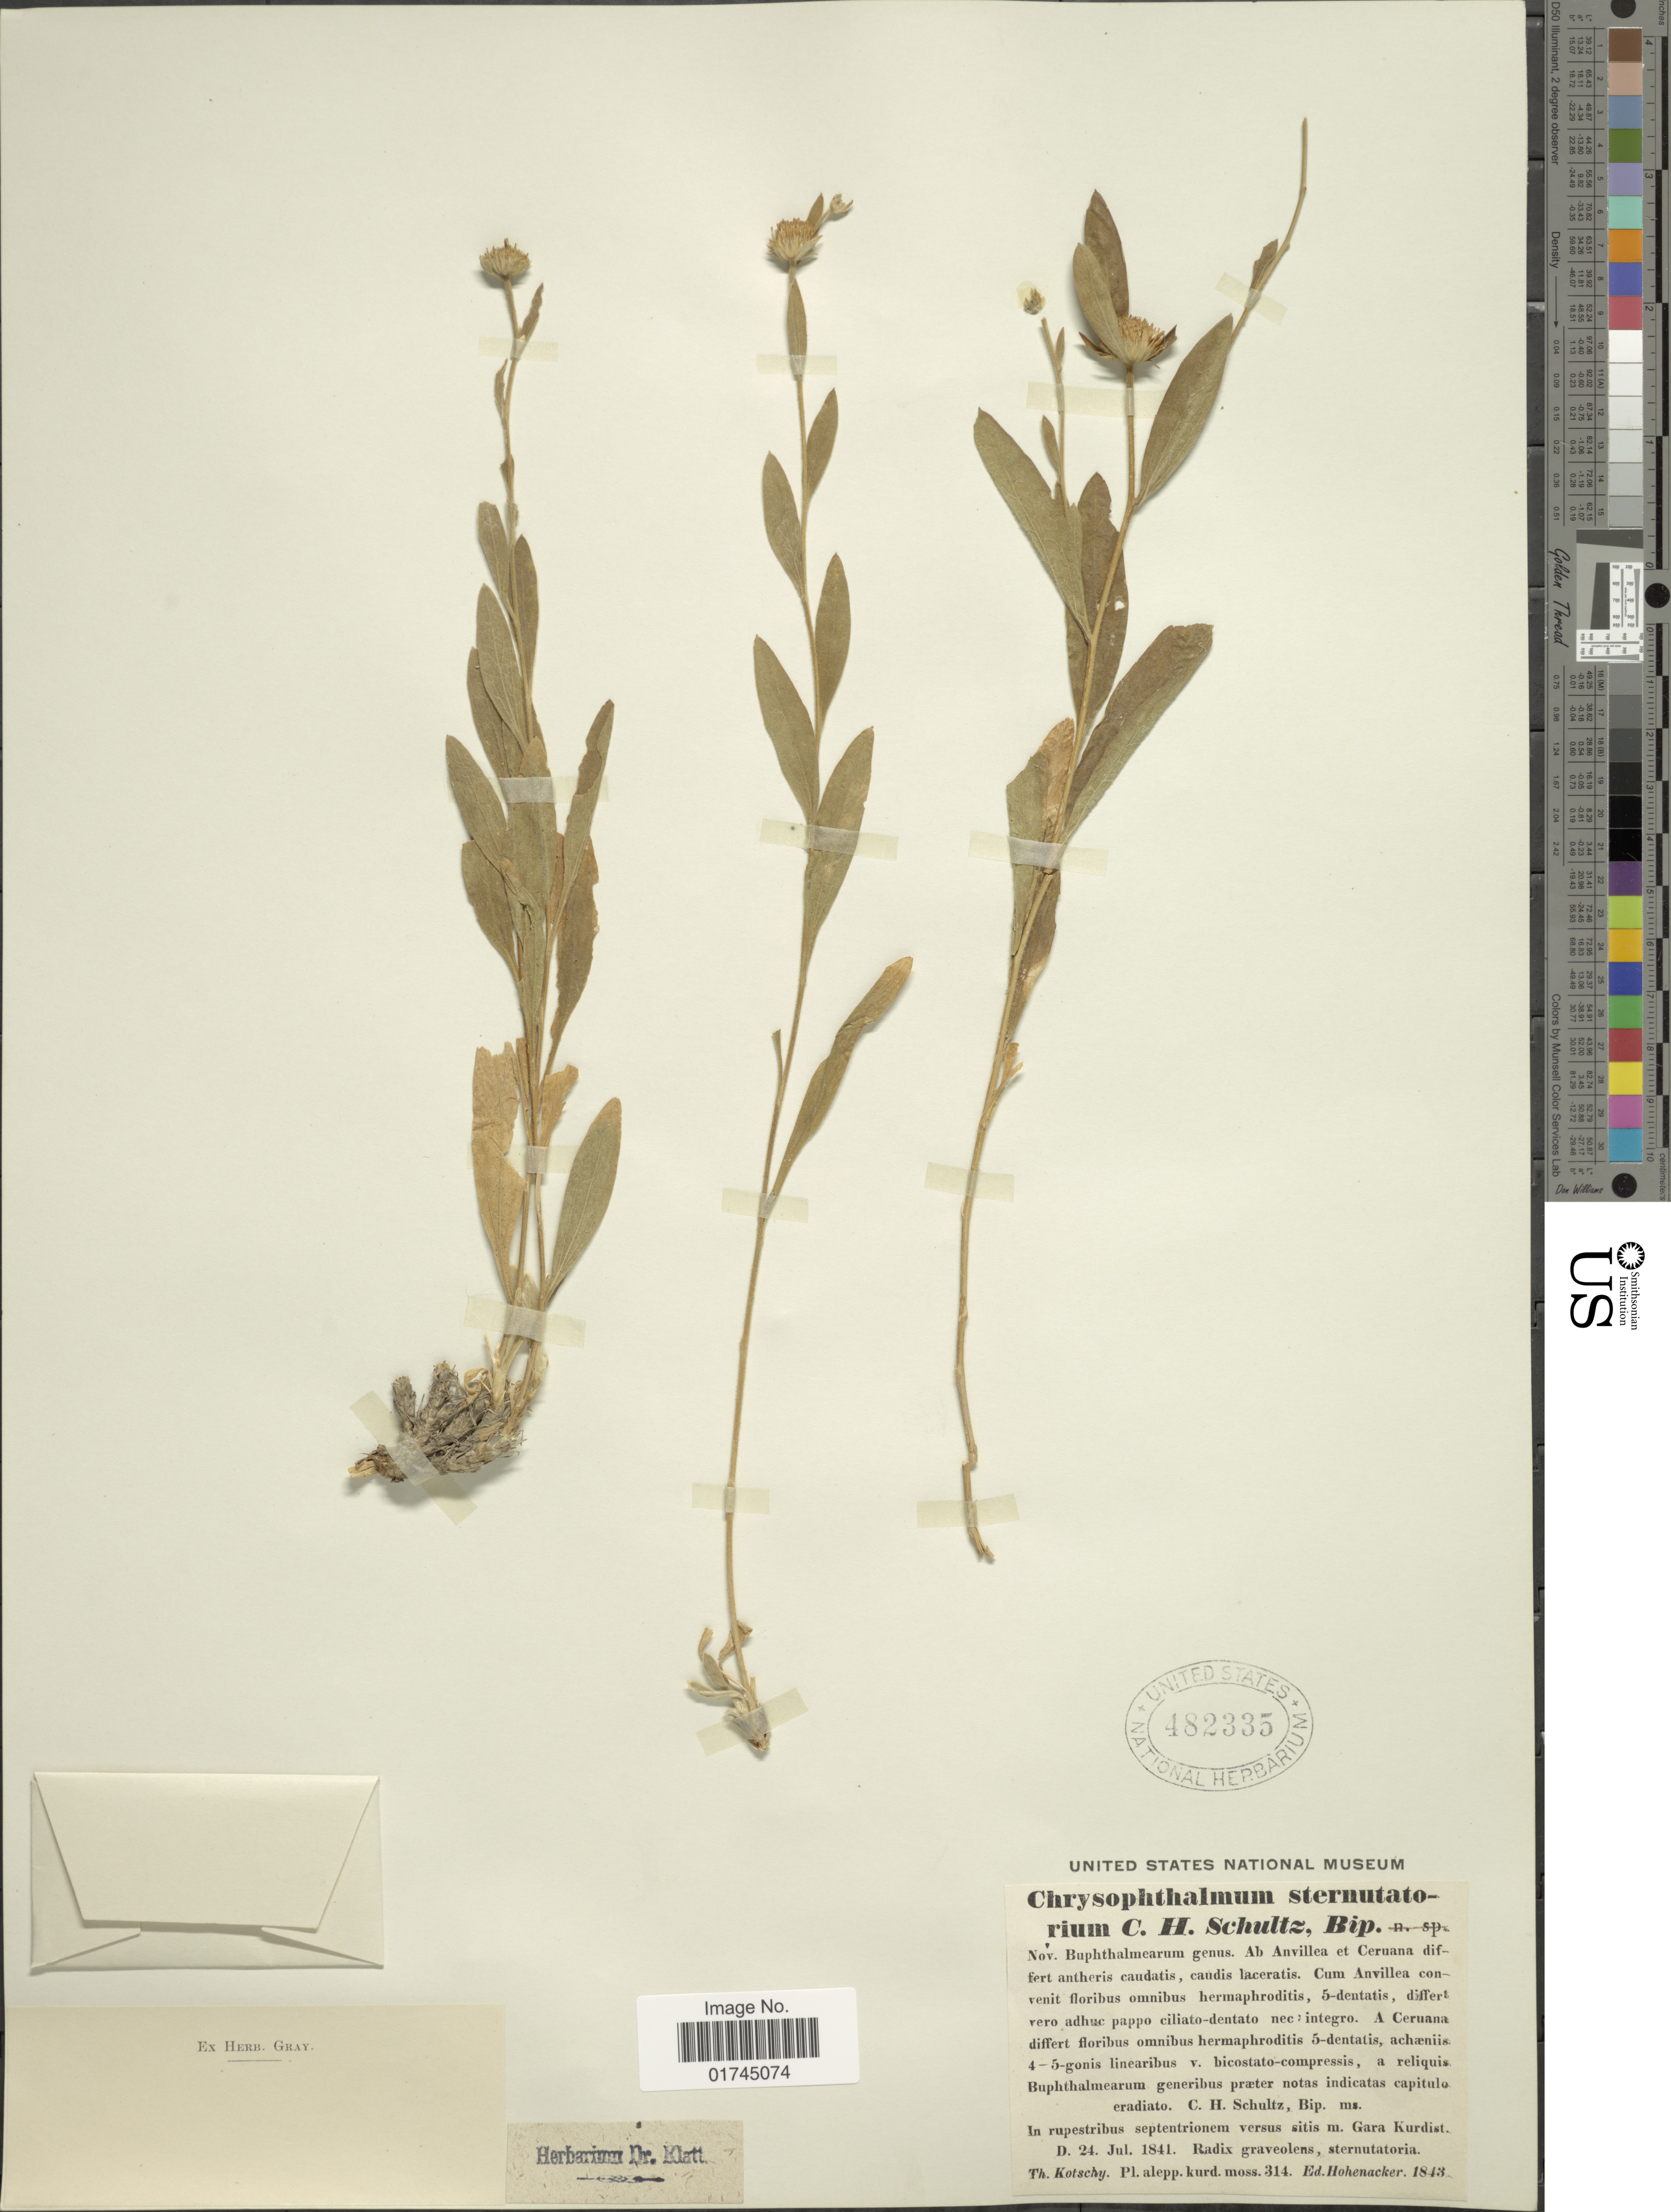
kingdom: Plantae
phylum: Tracheophyta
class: Magnoliopsida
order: Asterales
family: Asteraceae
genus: Chrysophthalmum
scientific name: Chrysophthalmum sternutatorium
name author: Sch. Bip. ex Walp.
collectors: C. H. Schultz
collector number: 314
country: Iraq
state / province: Dahūk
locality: In rupestribus spetentrionem versus sitis m. Gara Kurdist, Radiz graveolens [unsure placement] [interpreted]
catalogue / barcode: US 482335